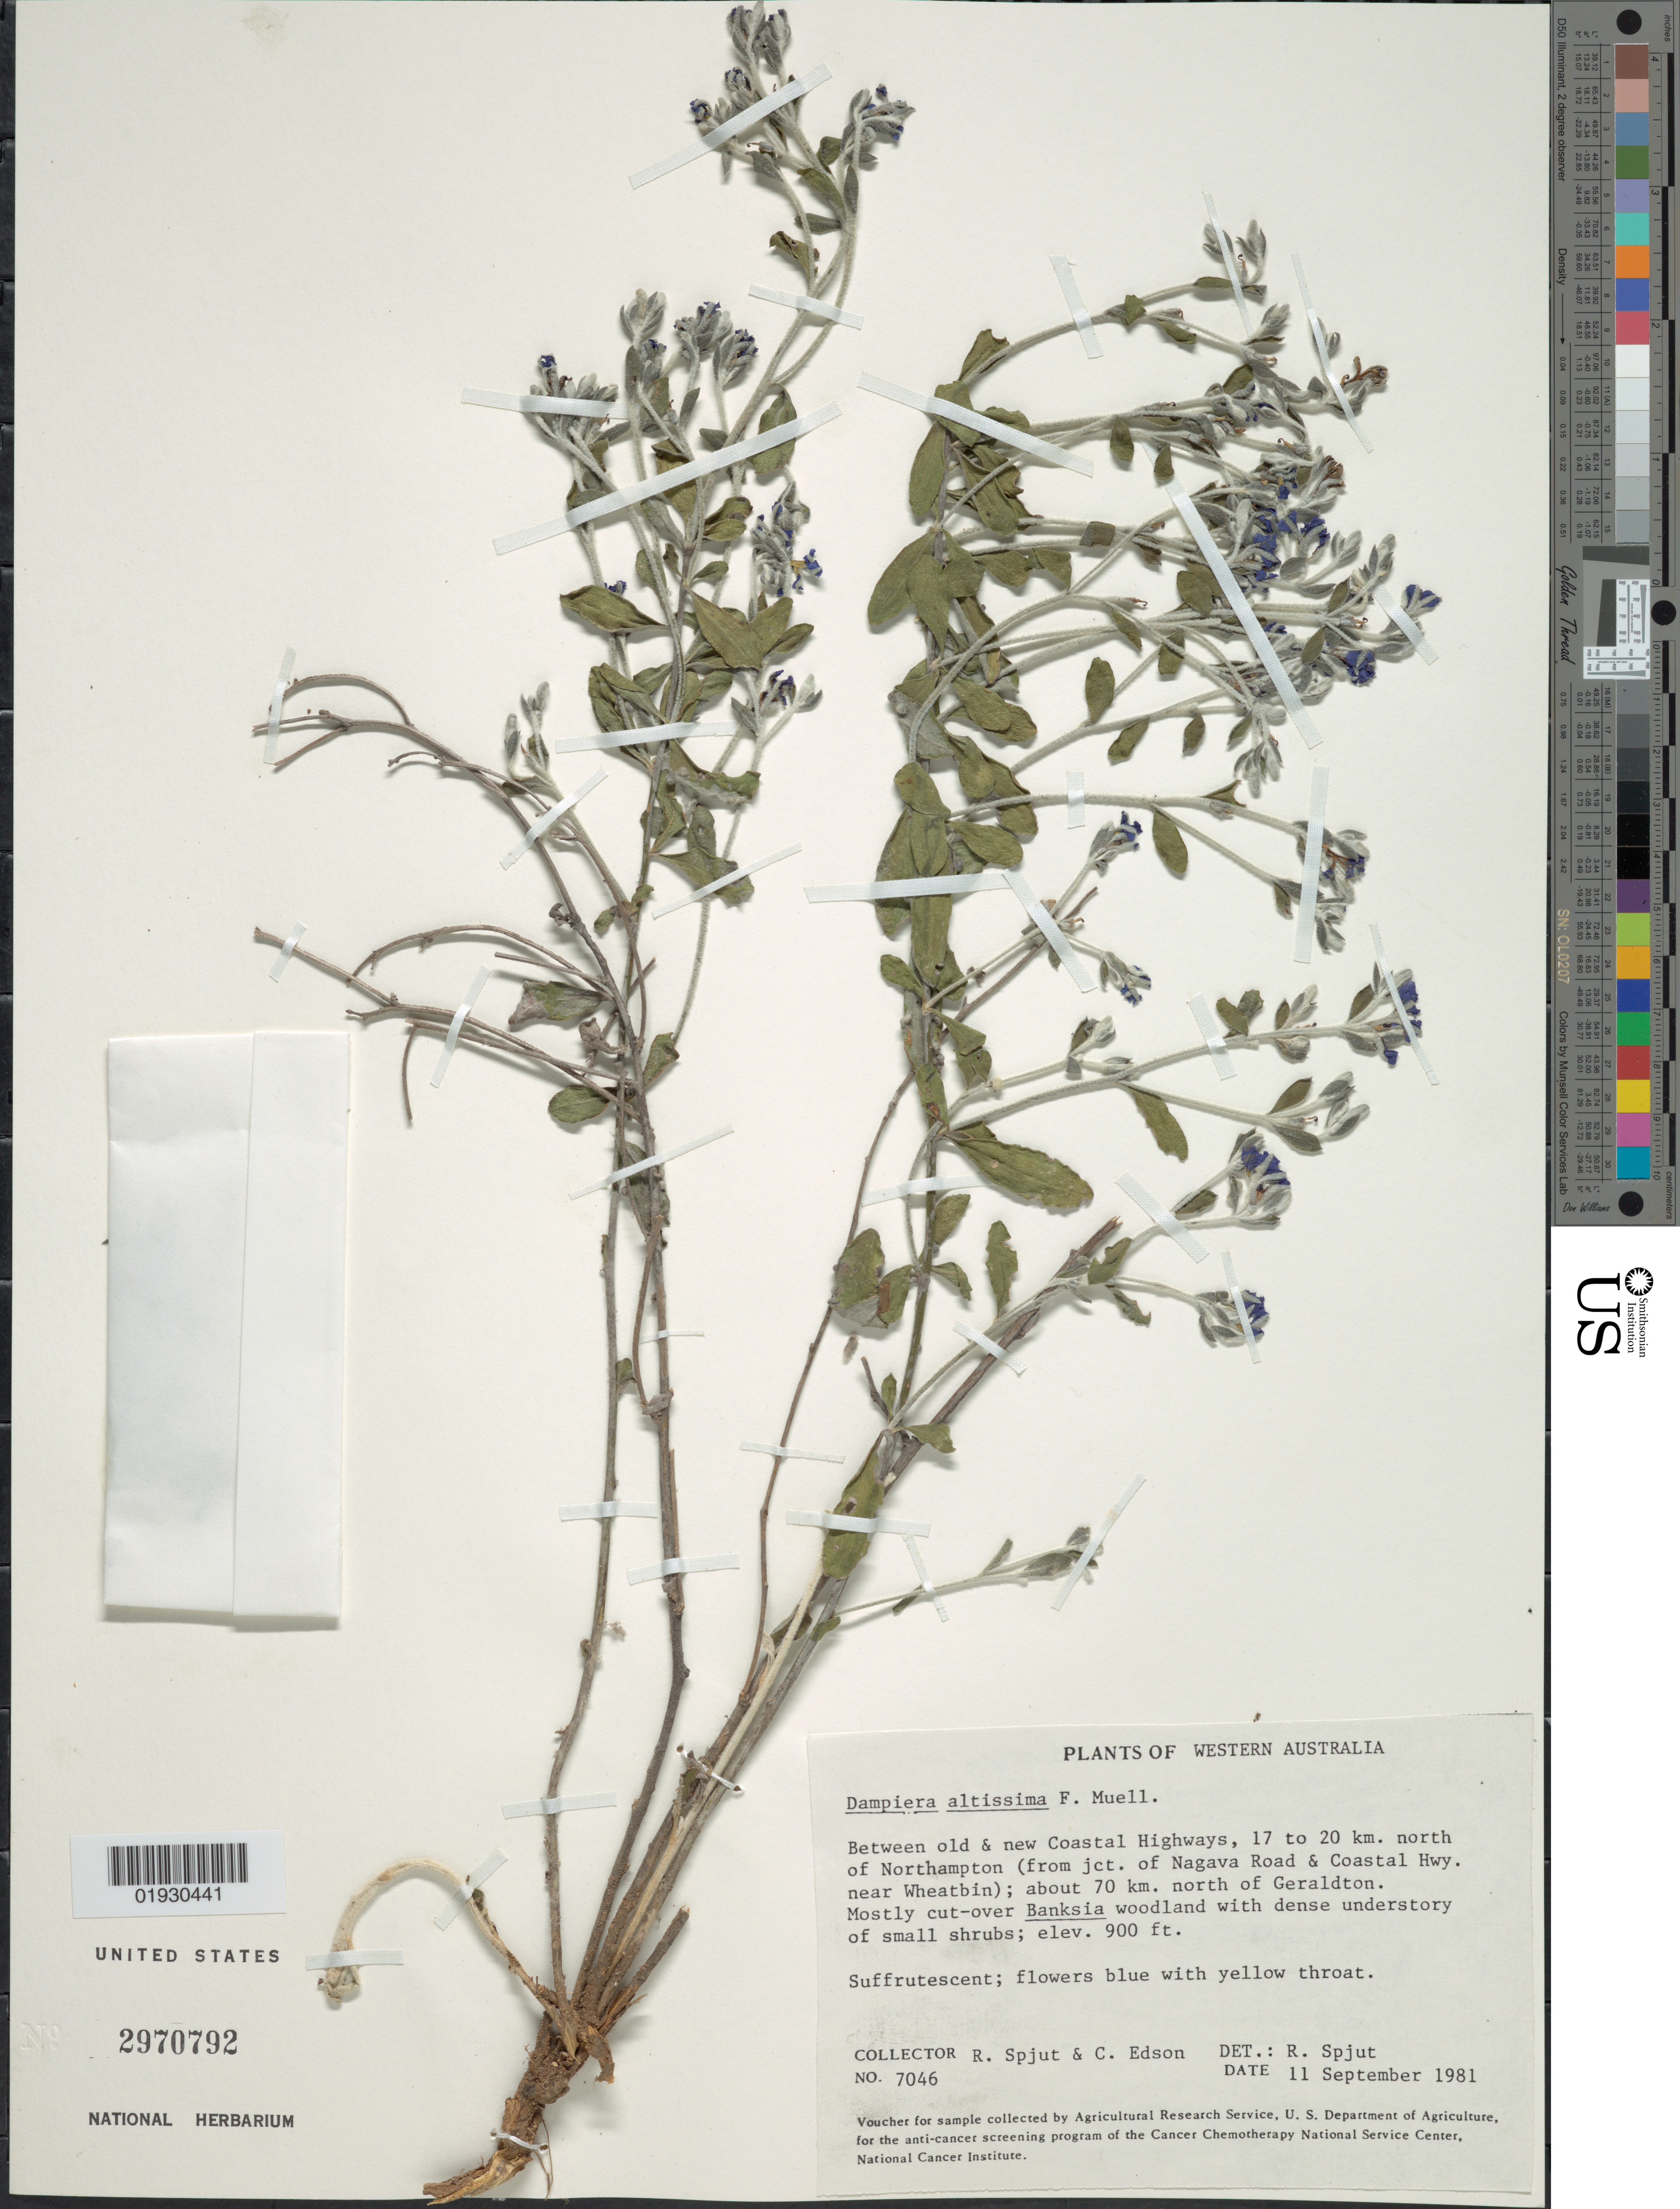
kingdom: Plantae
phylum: Tracheophyta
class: Magnoliopsida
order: Asterales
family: Goodeniaceae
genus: Dampiera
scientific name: Dampiera altissima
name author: F. Muell. ex Benth.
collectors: R. Spjut & C. Edson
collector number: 7046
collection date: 1981-09-11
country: Australia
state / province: Western Australia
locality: Between old & new Coastal Highways, 17 to 20 km. north of Northampton (from jct. of Nagava Road & Coastal Hwy. near Wheatbin); about 70 km. north of Geraldton.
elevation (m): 274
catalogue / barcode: US 2970792